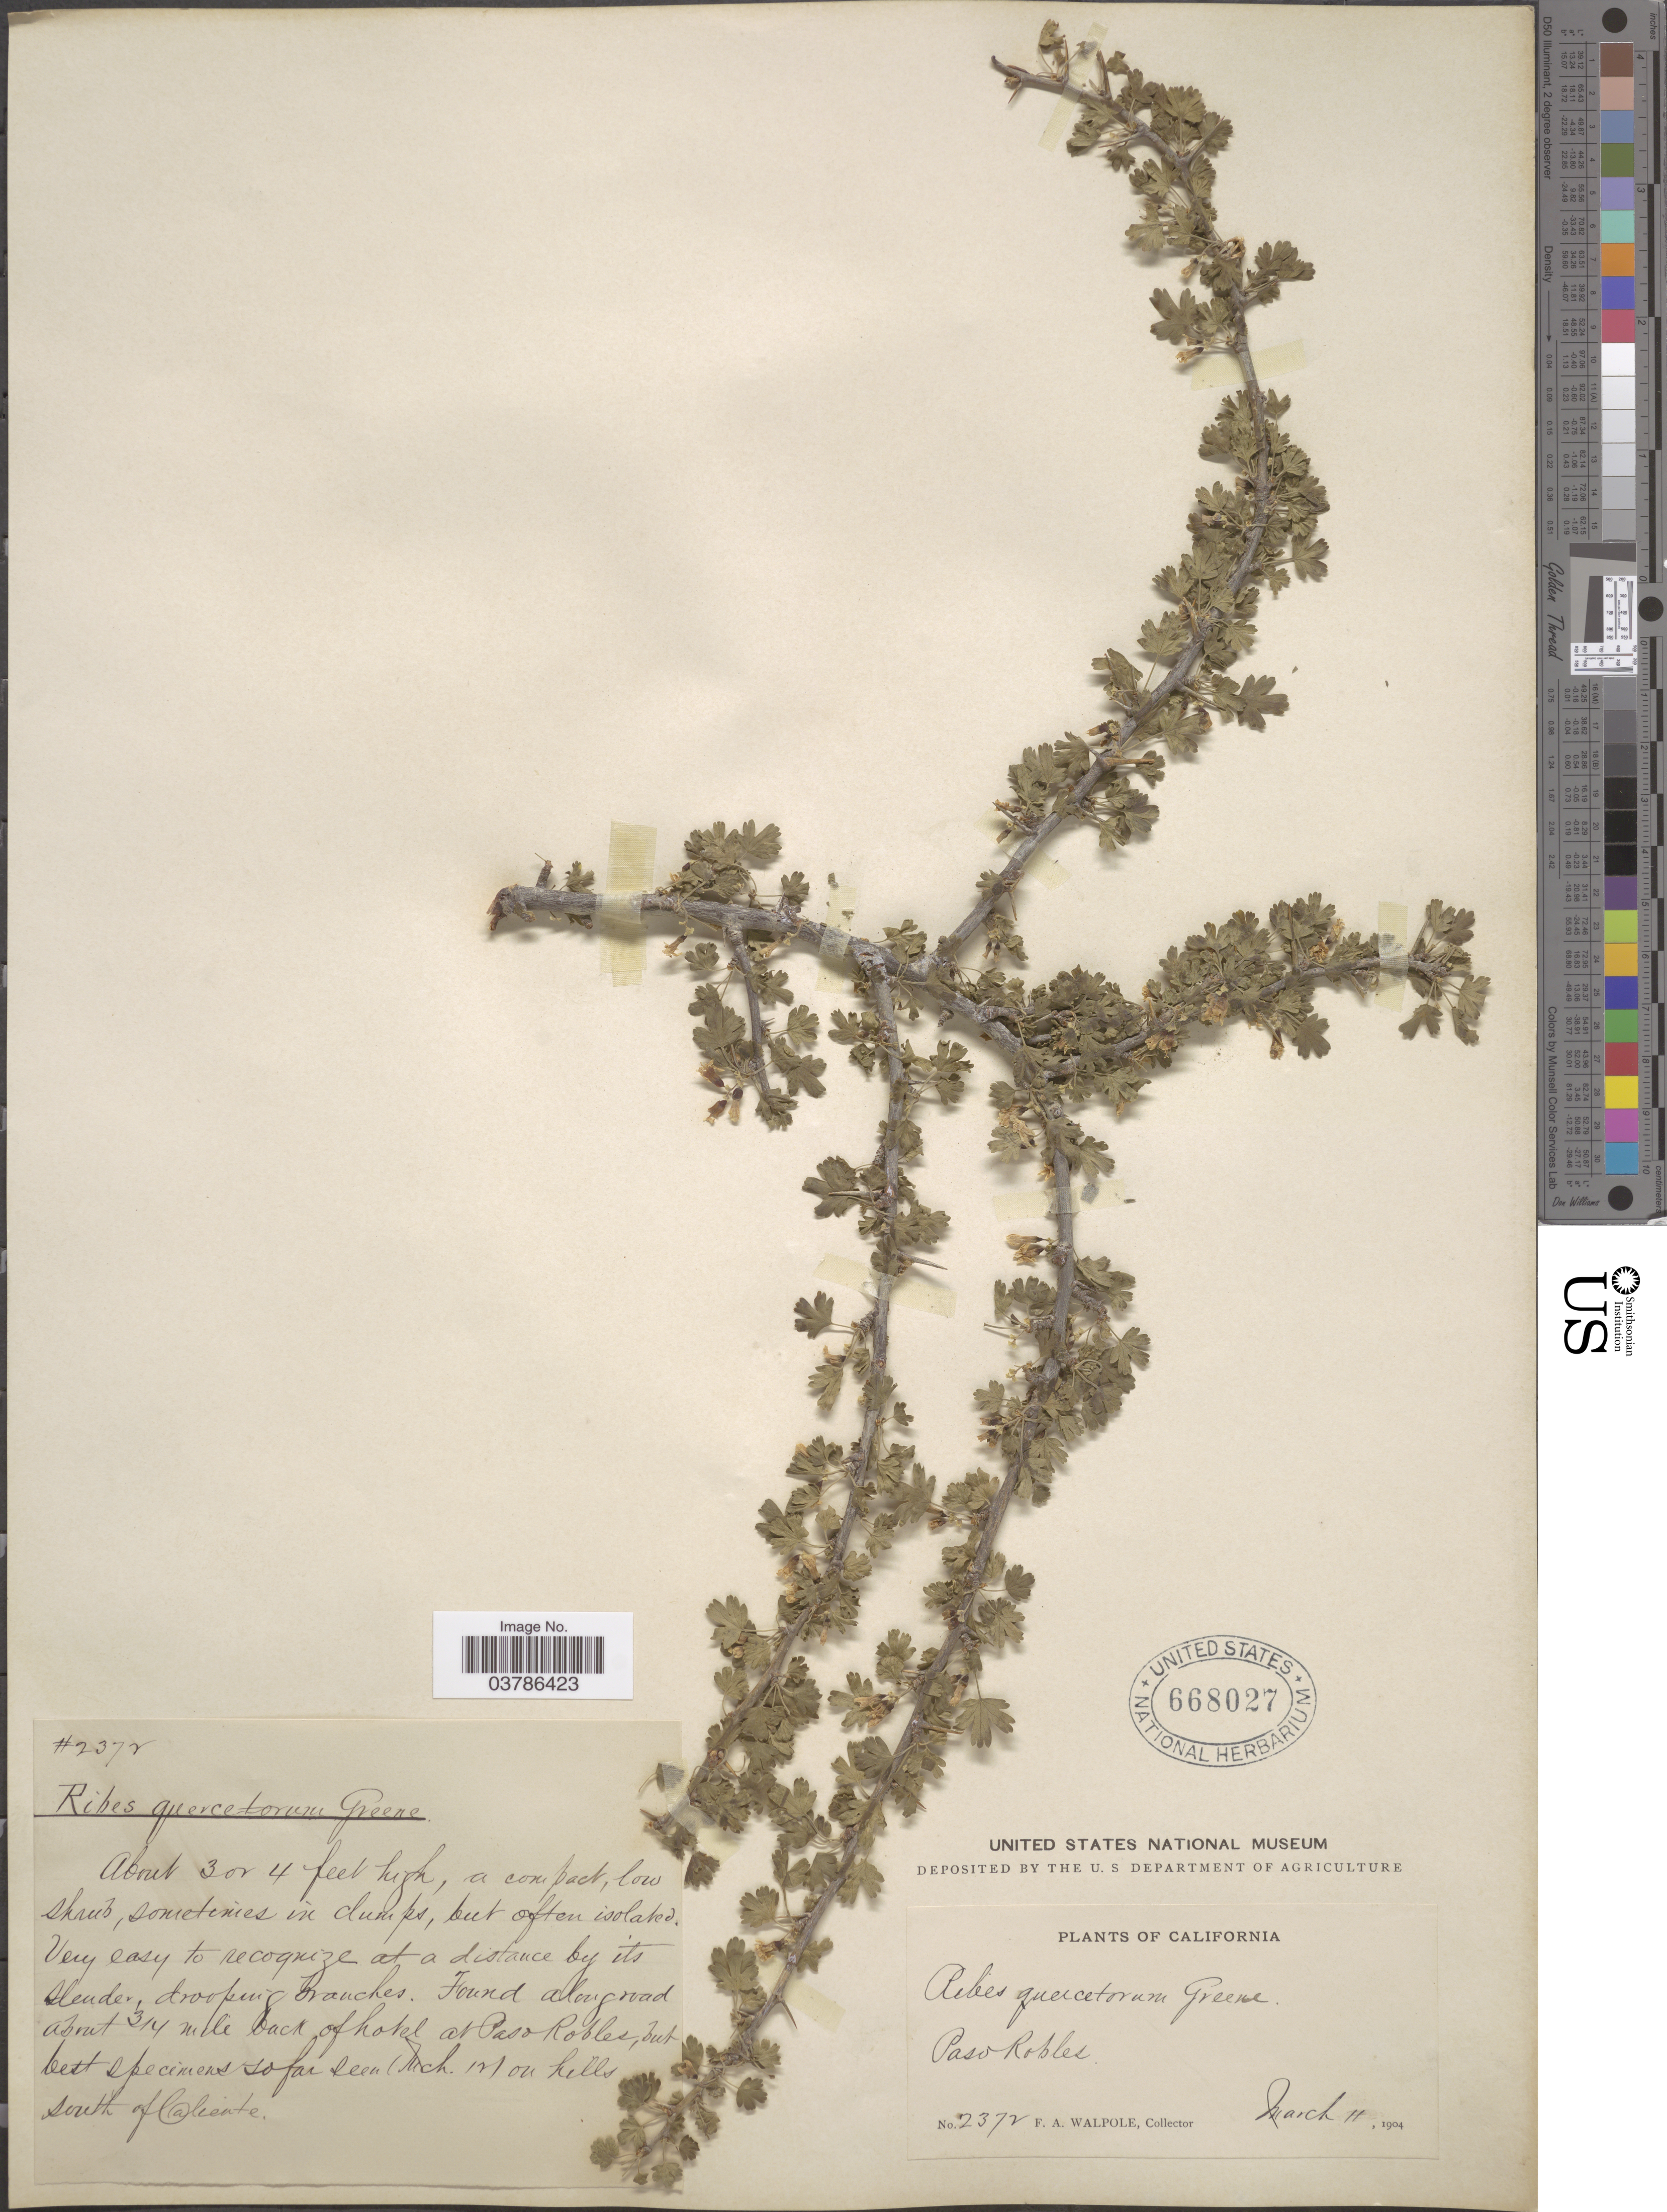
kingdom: Plantae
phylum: Tracheophyta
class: Magnoliopsida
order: Saxifragales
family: Grossulariaceae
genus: Ribes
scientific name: Ribes quercetorum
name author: Greene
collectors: F. Walpole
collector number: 2372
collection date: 1904-03-11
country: United States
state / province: California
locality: Along road about 3/4 mile back of hotel at paso Robles. Paso Robles.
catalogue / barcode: US 668027